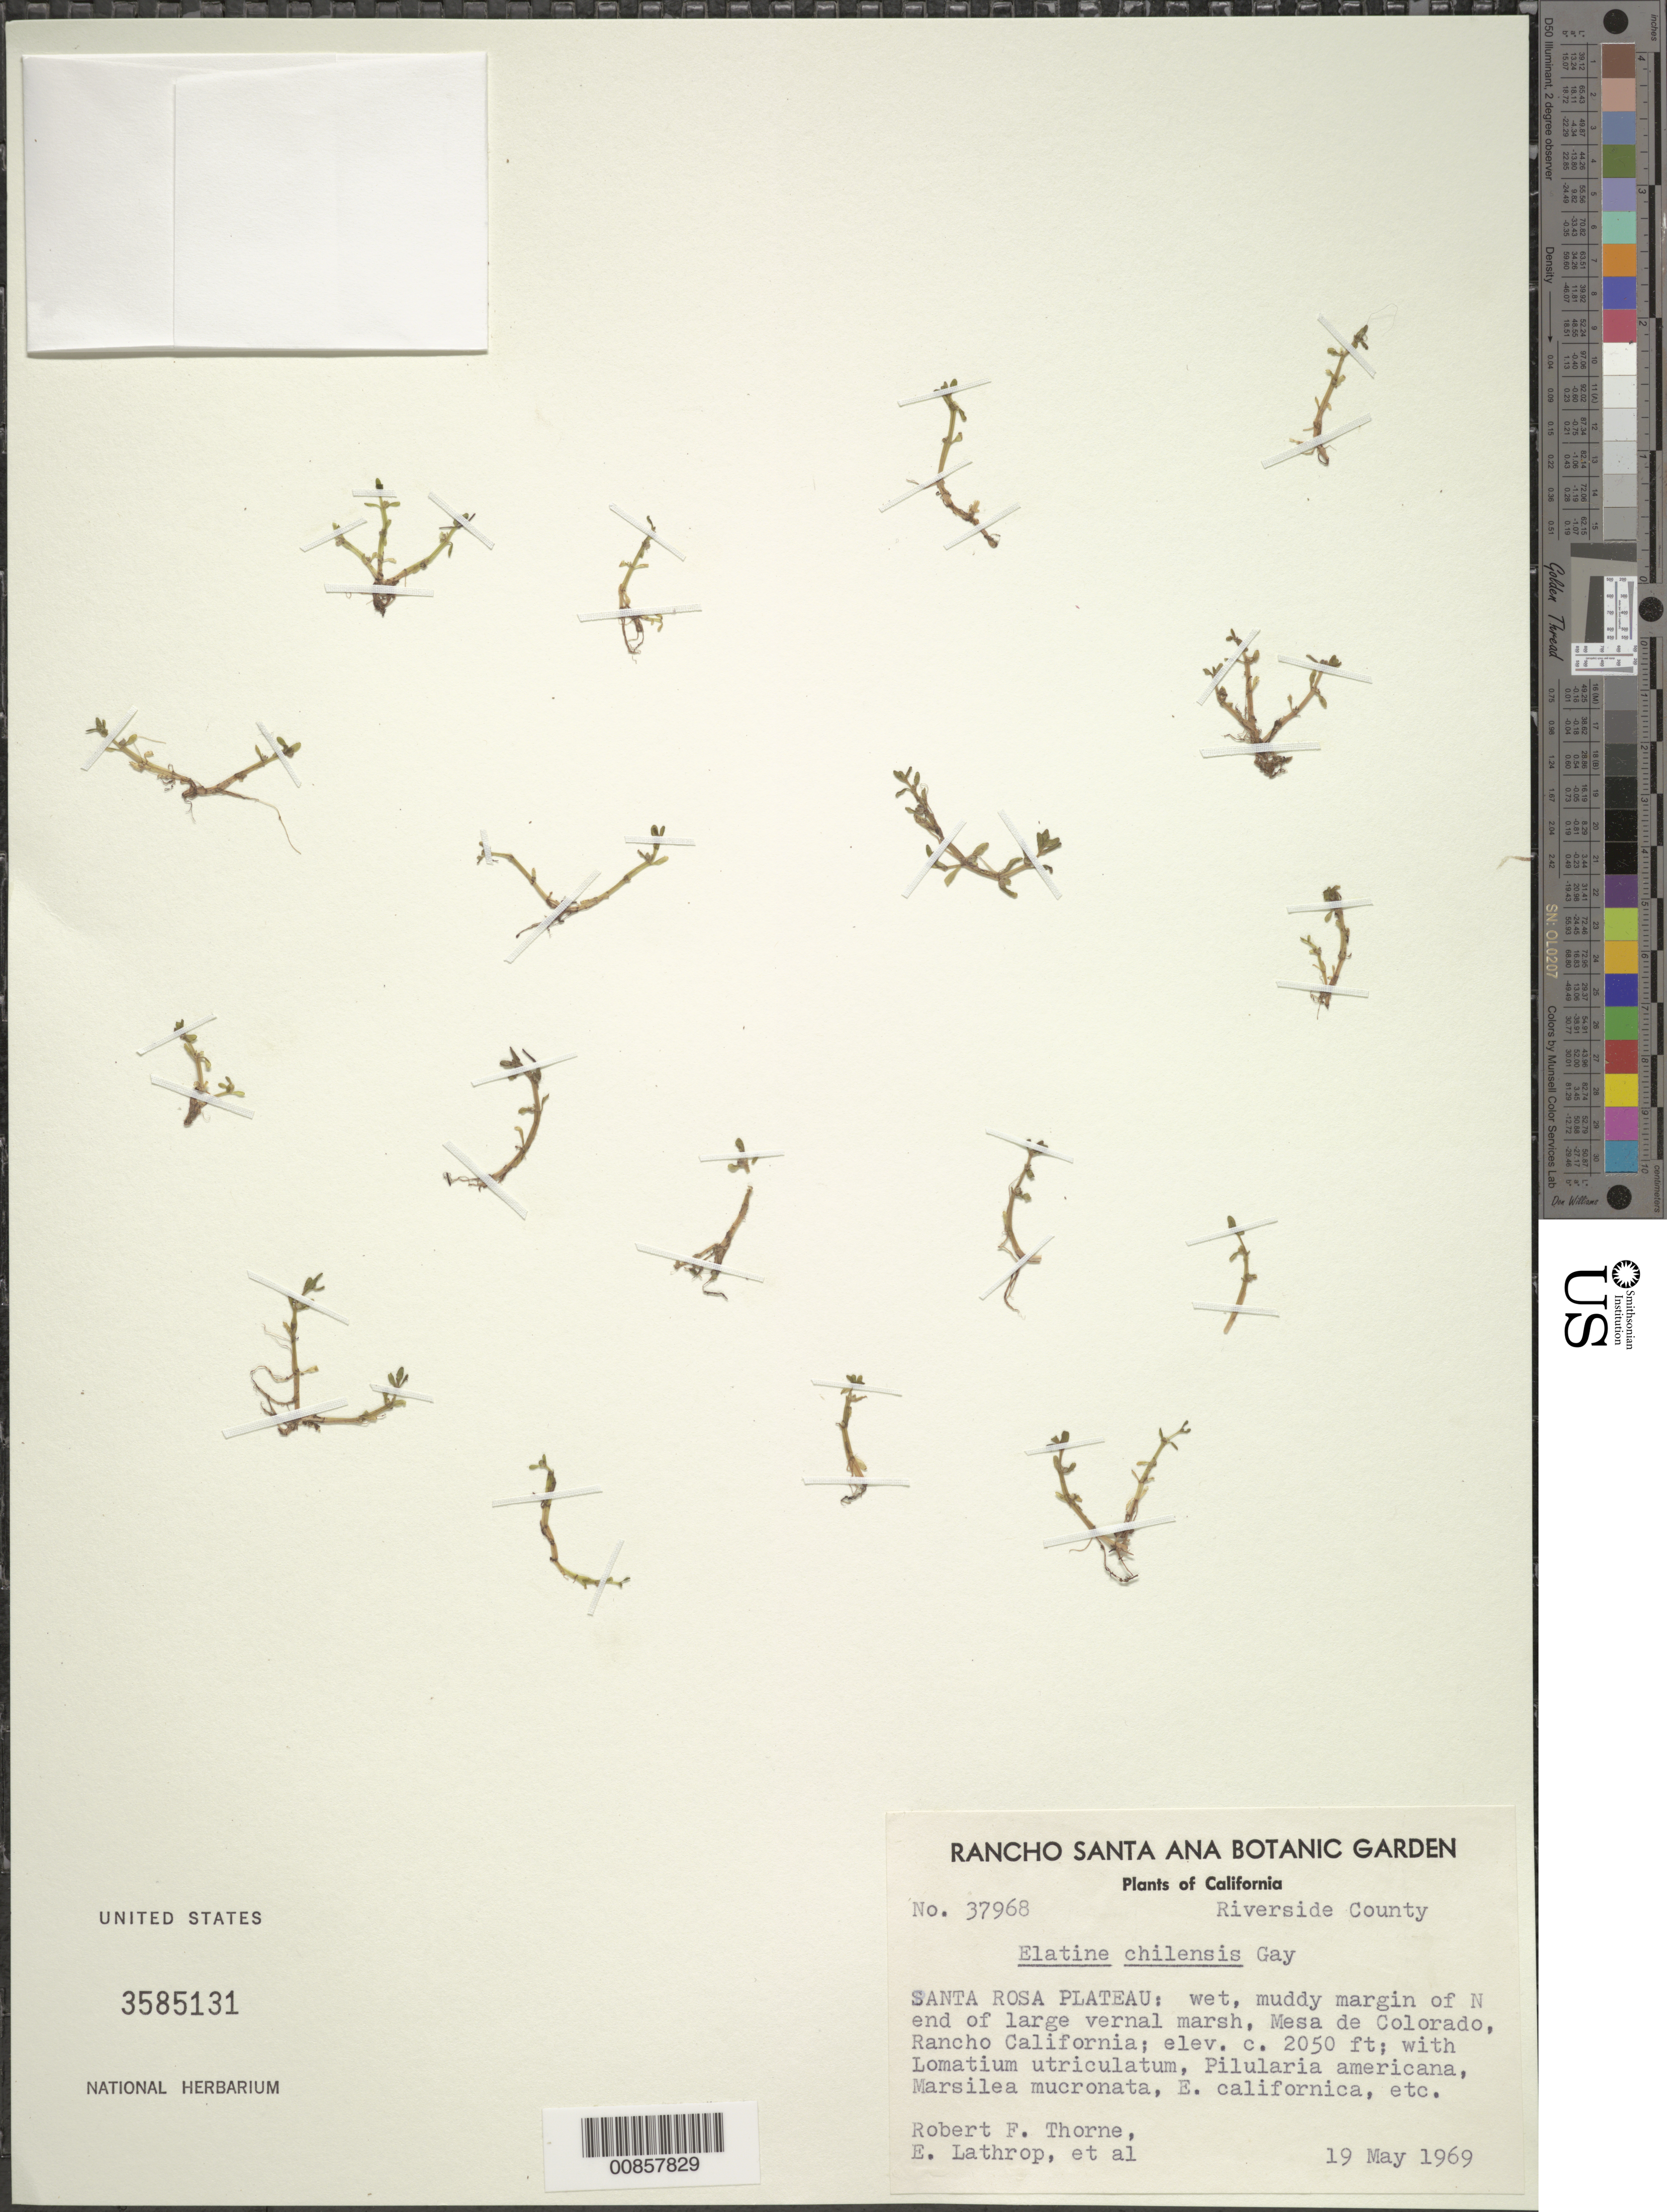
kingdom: Plantae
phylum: Tracheophyta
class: Magnoliopsida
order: Malpighiales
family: Elatinaceae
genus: Elatine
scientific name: Elatine chilensis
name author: Gay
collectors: R. F. Thorne et al.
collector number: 37968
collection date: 1969-05-19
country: United States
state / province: California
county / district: Riverside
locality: Santa Rosa Plateau. Mesa de Colorado, Rancho California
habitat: Wet, muddy margin of N end of large vernal marsh.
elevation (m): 625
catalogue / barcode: US 3585131